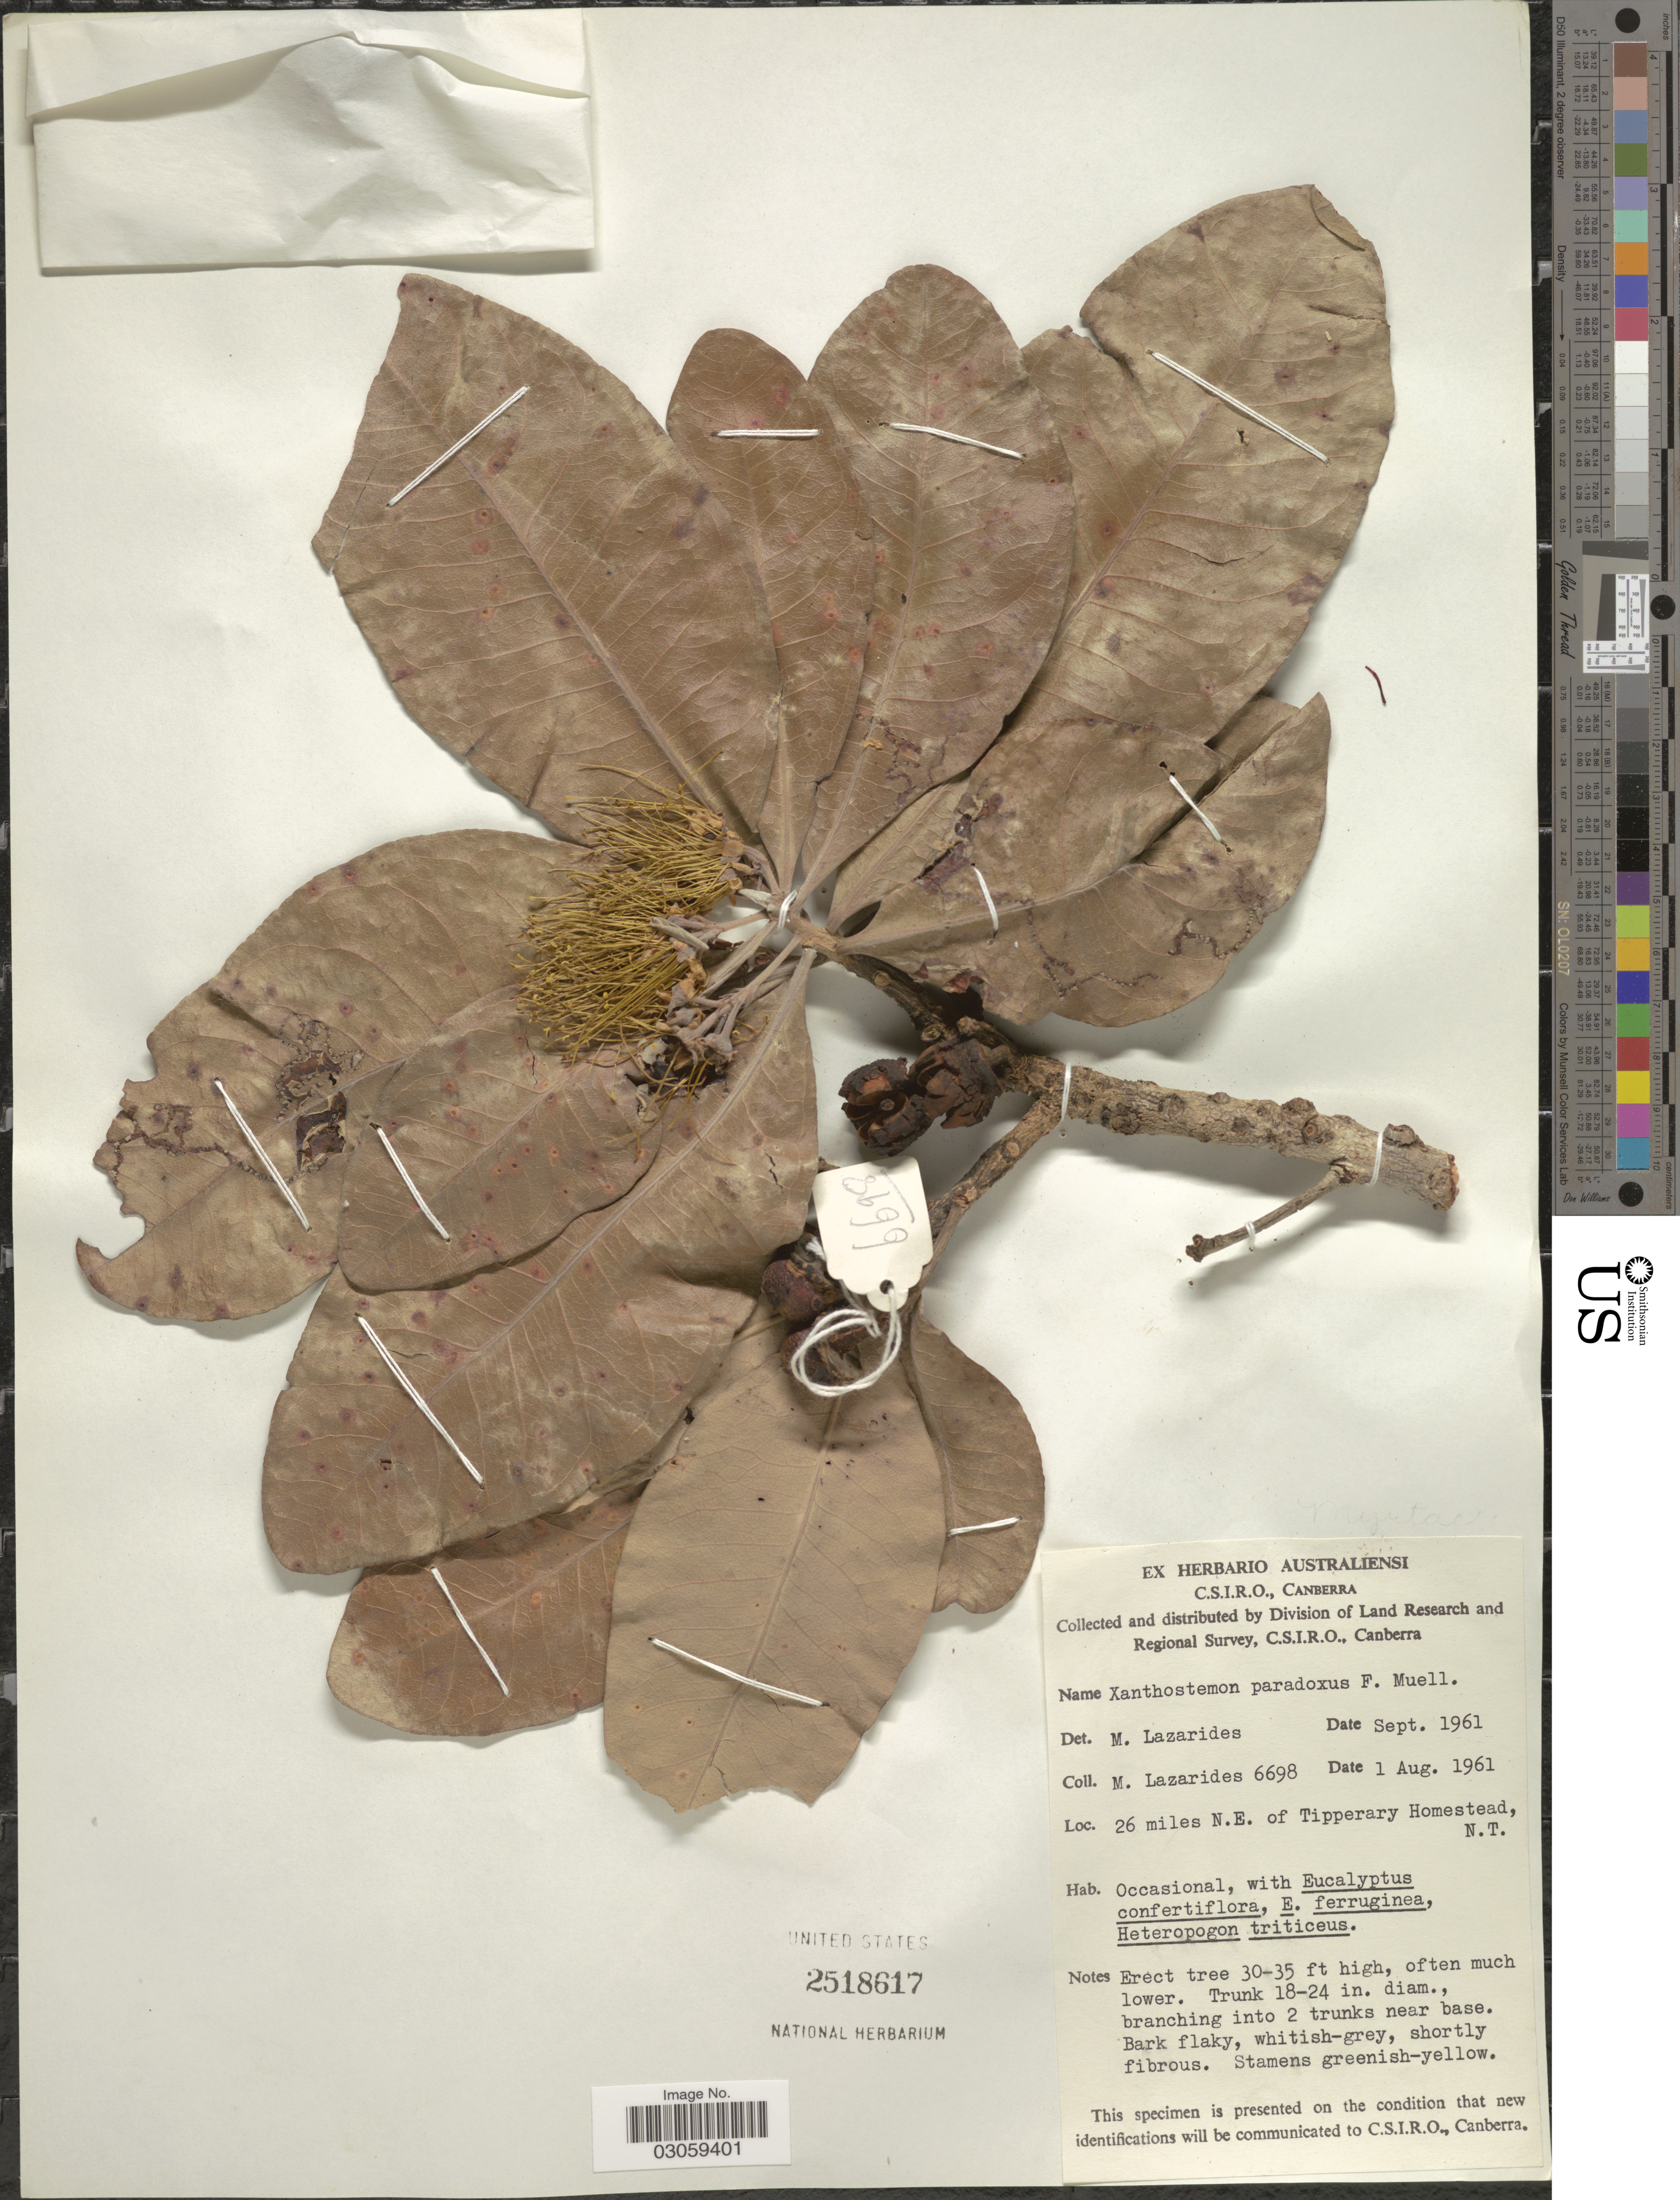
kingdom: Plantae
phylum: Tracheophyta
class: Magnoliopsida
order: Myrtales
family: Myrtaceae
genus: Xanthostemon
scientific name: Xanthostemon paradoxus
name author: F. Muell.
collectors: M. Lazarides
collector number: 6698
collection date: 1961-08-01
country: Australia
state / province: Northern Territory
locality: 26 miles N.E. of Tipperary Homestead, N.T.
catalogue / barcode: US 2518617